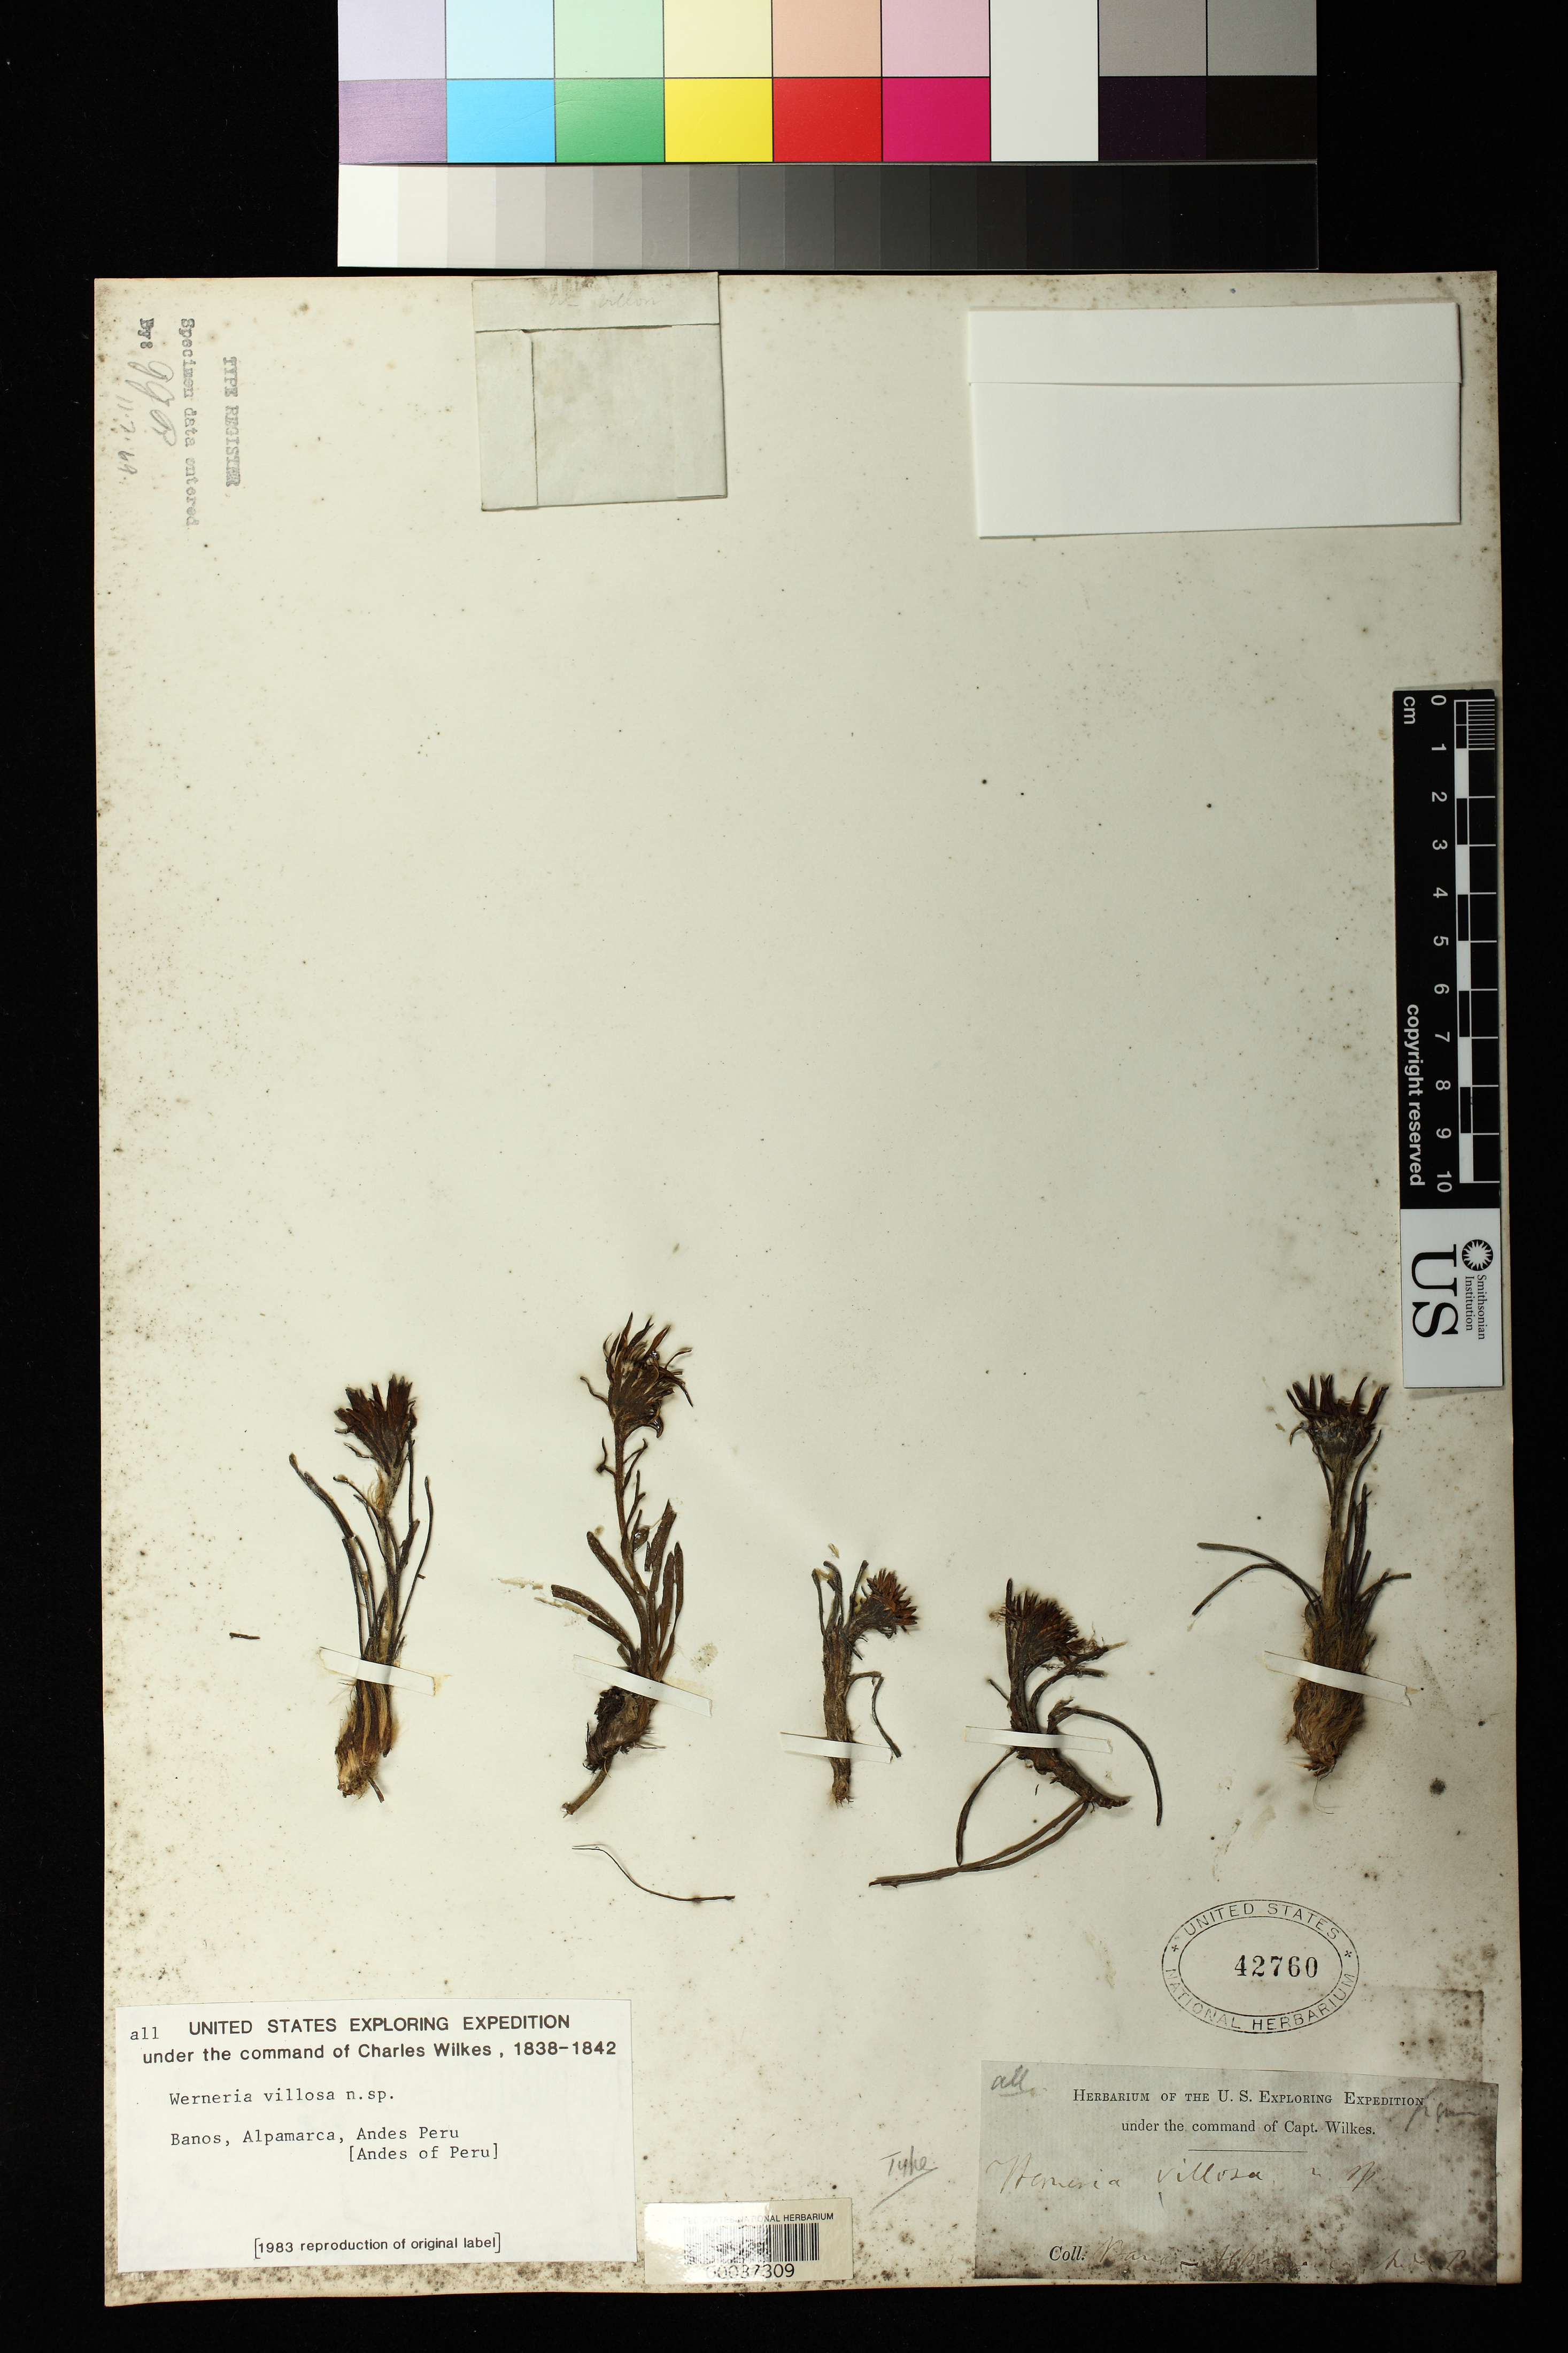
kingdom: Plantae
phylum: Tracheophyta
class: Magnoliopsida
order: Asterales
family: Asteraceae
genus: Werneria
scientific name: Werneria villosa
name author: A. Gray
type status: Isotype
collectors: Wilkes Explor. Exped.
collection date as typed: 1838 to -- --- 1842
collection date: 1838/1842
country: Peru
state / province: Pasco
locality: near Alpamarca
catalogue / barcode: US 42760